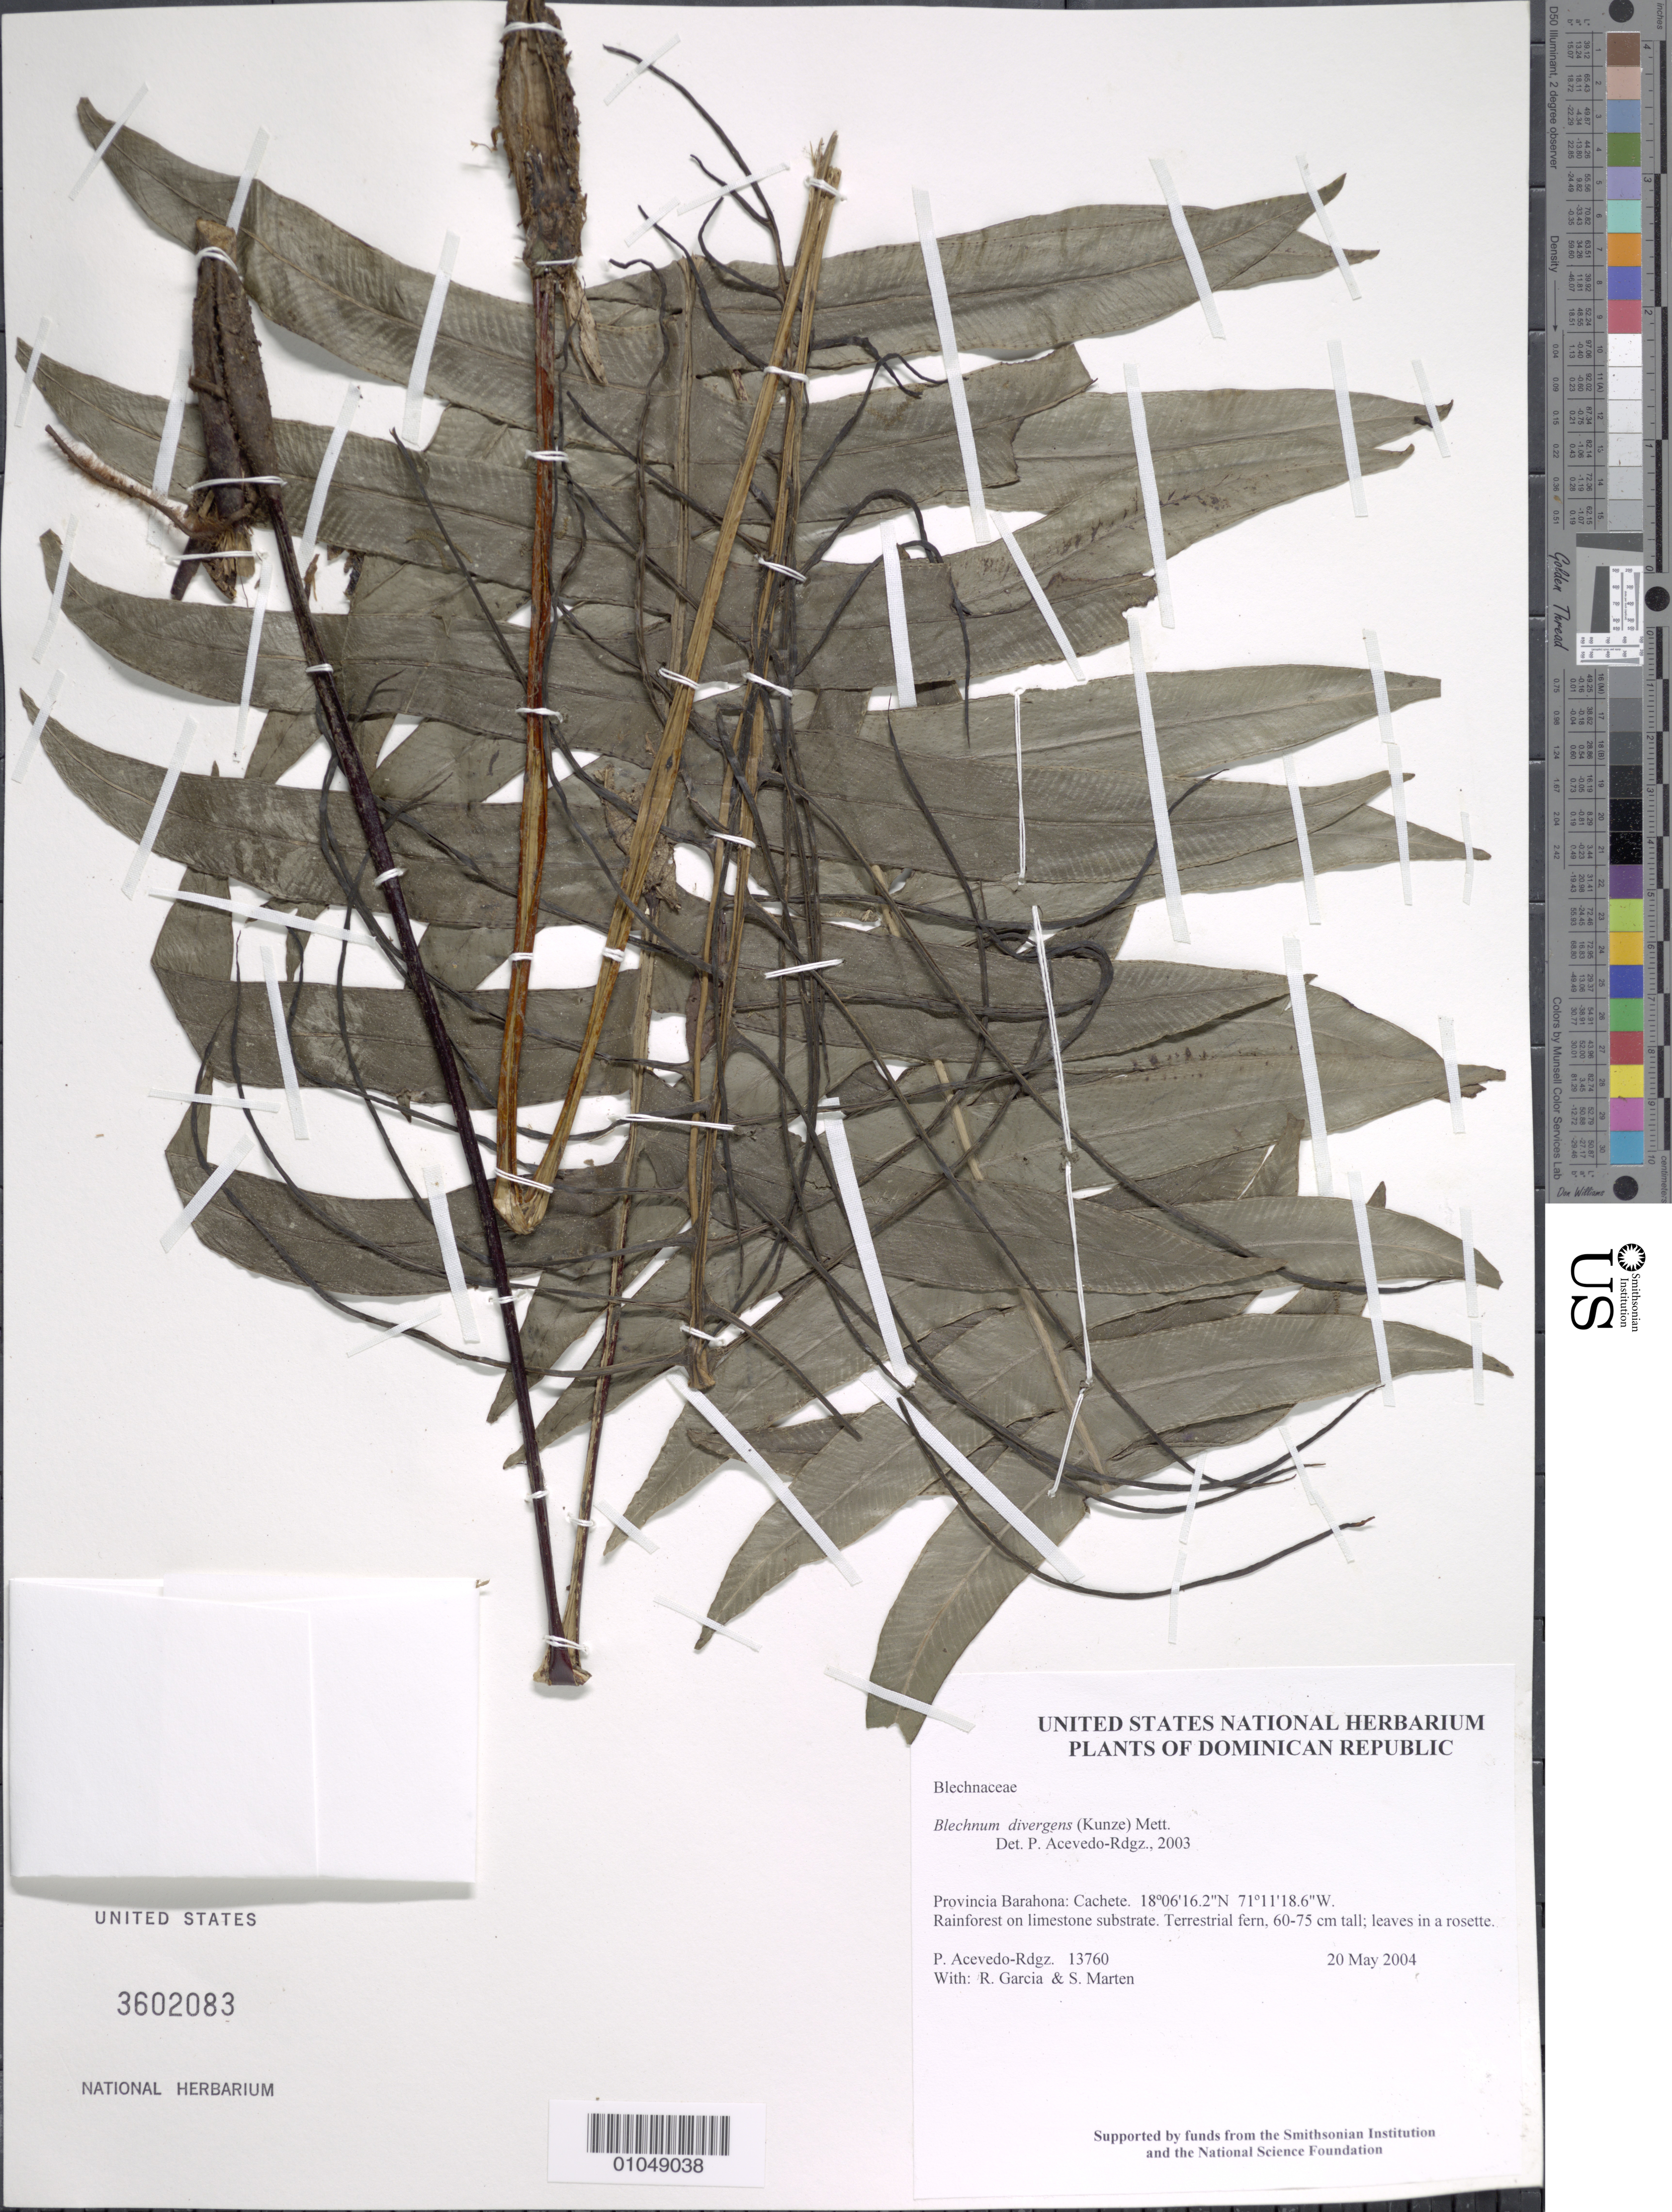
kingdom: Plantae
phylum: Tracheophyta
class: Polypodiopsida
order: Polypodiales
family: Blechnaceae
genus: Blechnum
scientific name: Blechnum exaltatum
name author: (Fée) Duek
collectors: P. Acevedo-Rodr., R. G. García & S. Marten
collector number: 13760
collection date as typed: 20 May 2004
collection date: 2004-05-20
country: Dominican Republic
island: Hispaniola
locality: Provincia Barahona: Cachete.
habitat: Rainforest on limestone substrate.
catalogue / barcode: US 3602083